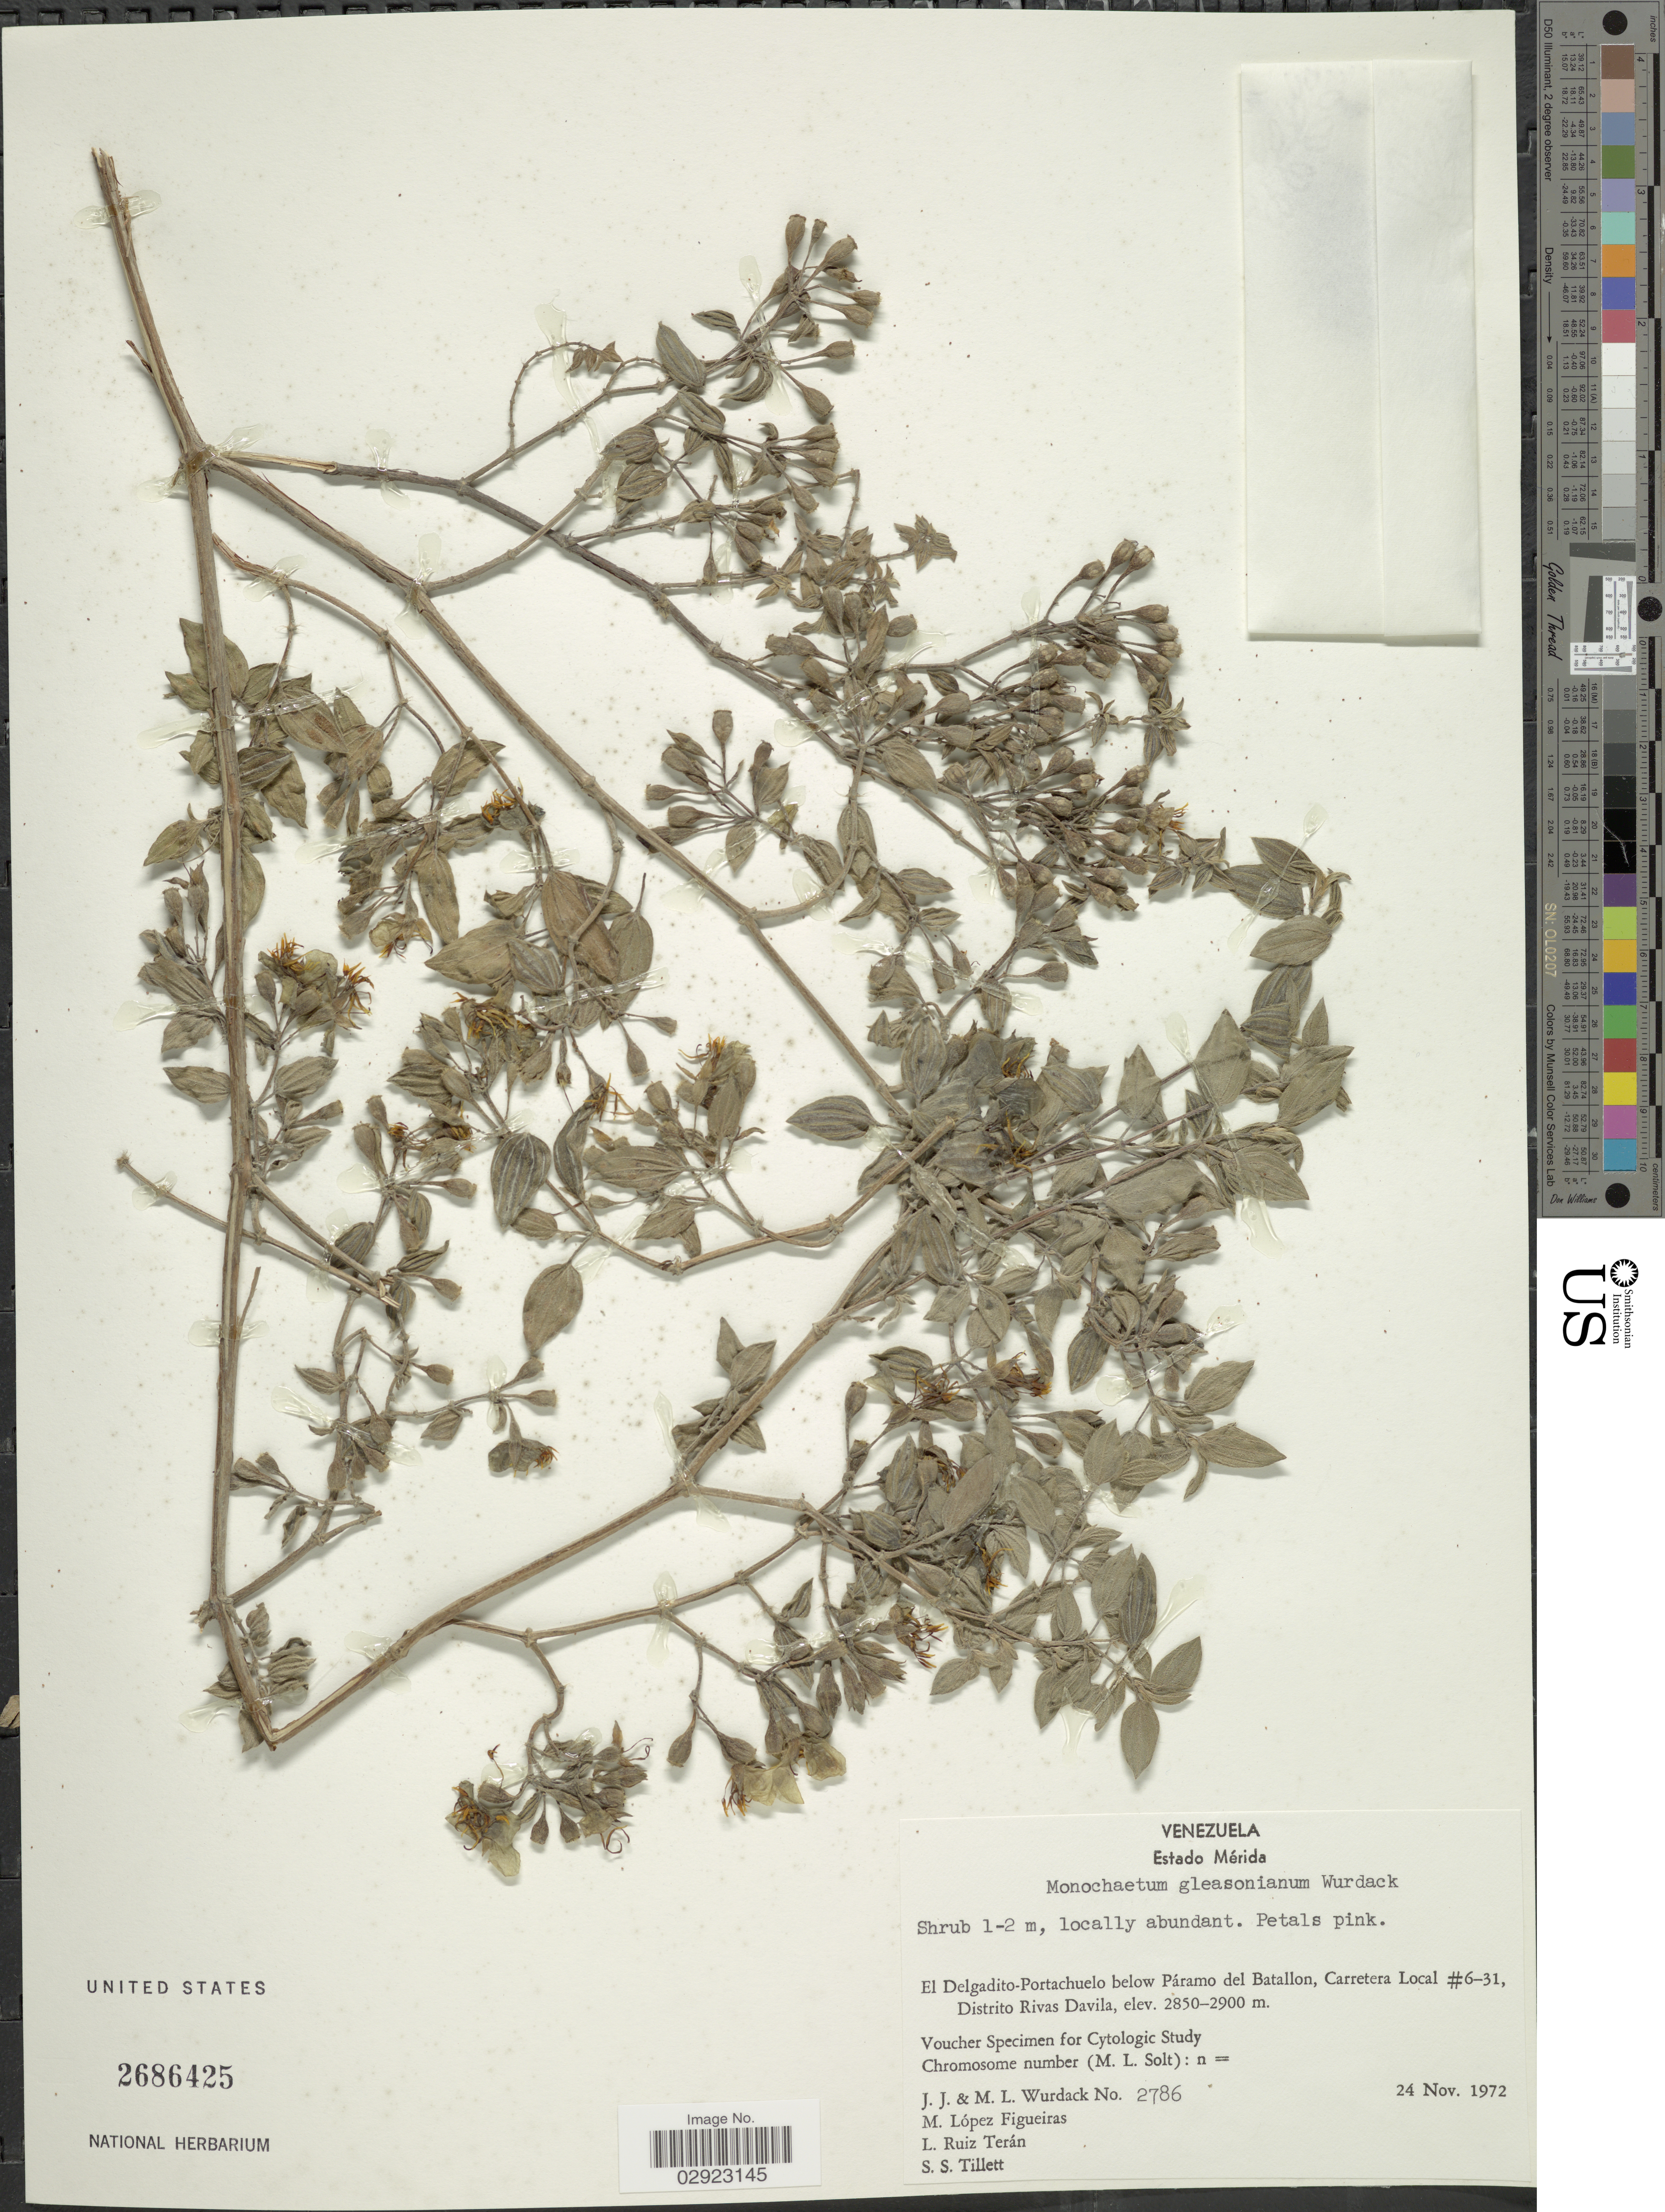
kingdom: Plantae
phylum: Tracheophyta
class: Magnoliopsida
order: Myrtales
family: Melastomataceae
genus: Monochaetum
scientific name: Monochaetum gleasonianum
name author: Wurdack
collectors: J. J. Wurdack, M. L. Wurdack, M. López Figueiras & L. E. Ruíz-Terán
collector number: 2786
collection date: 1972-11-24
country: Venezuela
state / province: Mérida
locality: El Delgadito-Portachuelo below Páramo del Batallon, Carretera Local #6-31, Distrito Rivas Davila.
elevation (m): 2850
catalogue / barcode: US 2686425